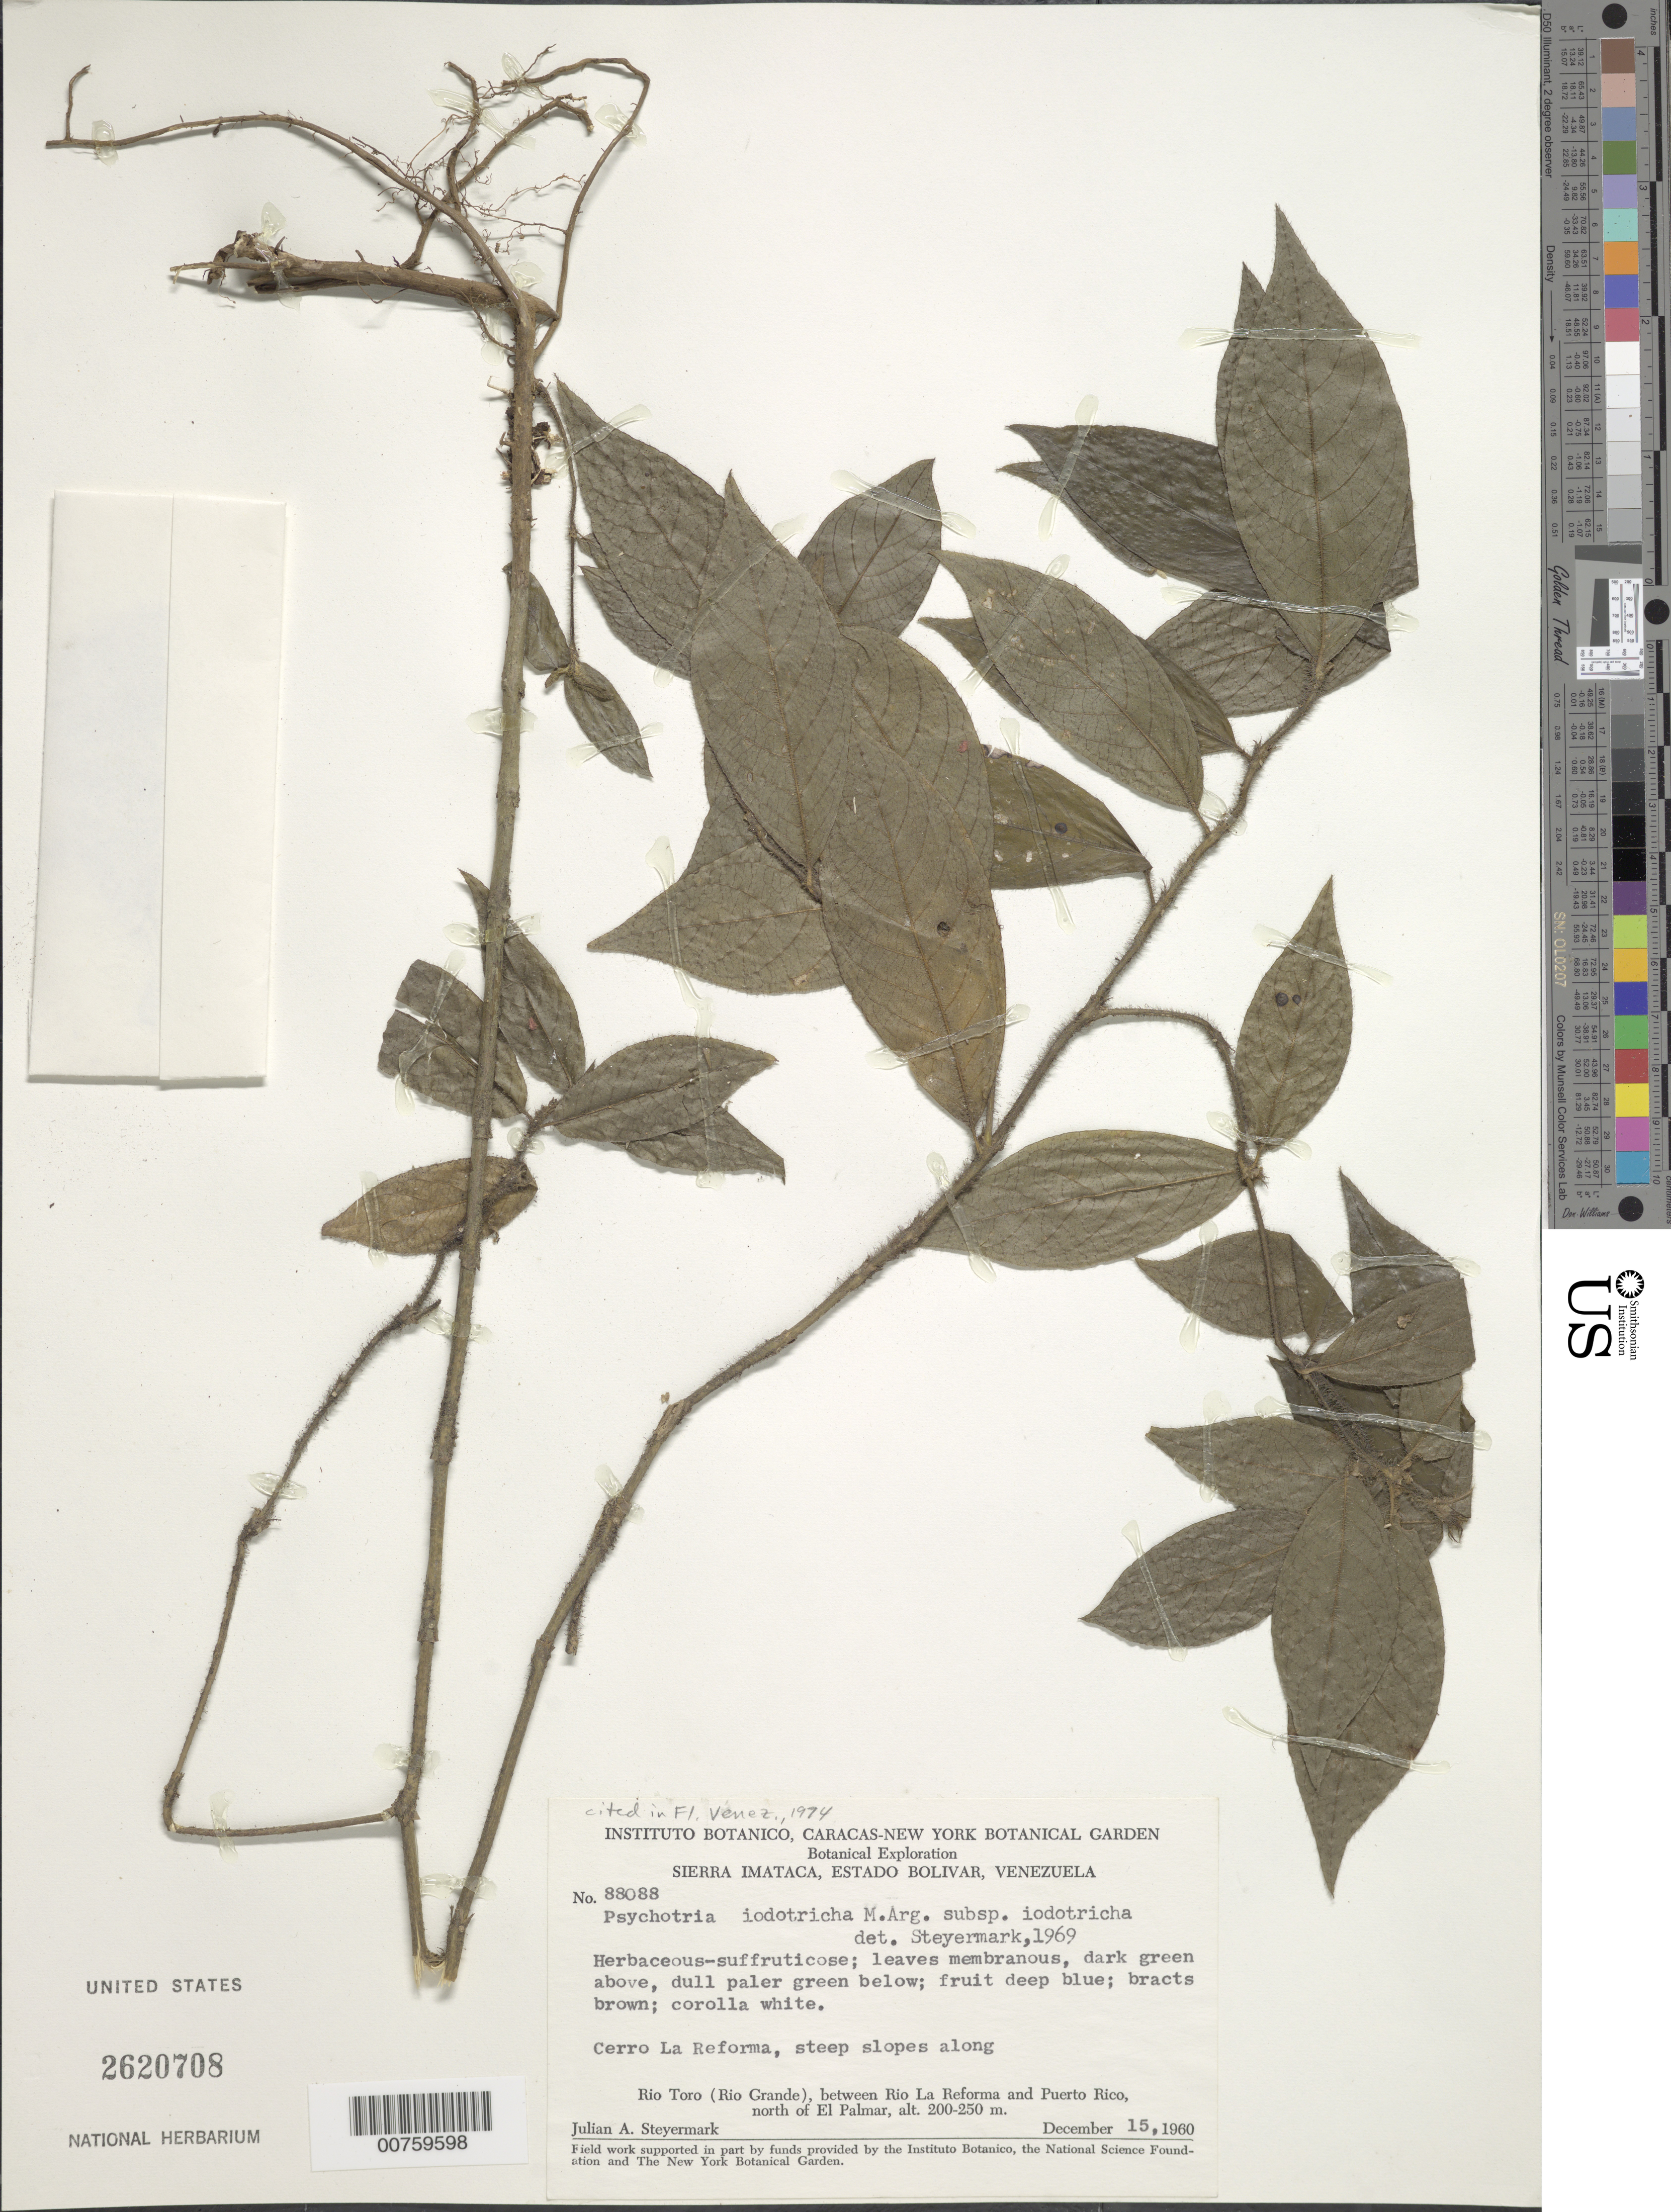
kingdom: Plantae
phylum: Tracheophyta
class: Magnoliopsida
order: Gentianales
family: Rubiaceae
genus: Psychotria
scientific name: Psychotria iodotricha subsp. iodotricha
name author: Müll. Arg.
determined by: Steyermark, Julian A., (VEN)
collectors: J. Steyermark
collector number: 88088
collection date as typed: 15-Dec-60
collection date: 1960-12-15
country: Venezuela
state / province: Bolívar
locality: Sierra Imataca; Cerro La Reforma, above junction with Río Reforma with Río Toro (Río Grande), between Río La Reforma and Puerto Rico, N of El Palmar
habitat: Steep slopes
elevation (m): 200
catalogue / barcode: US 2620708